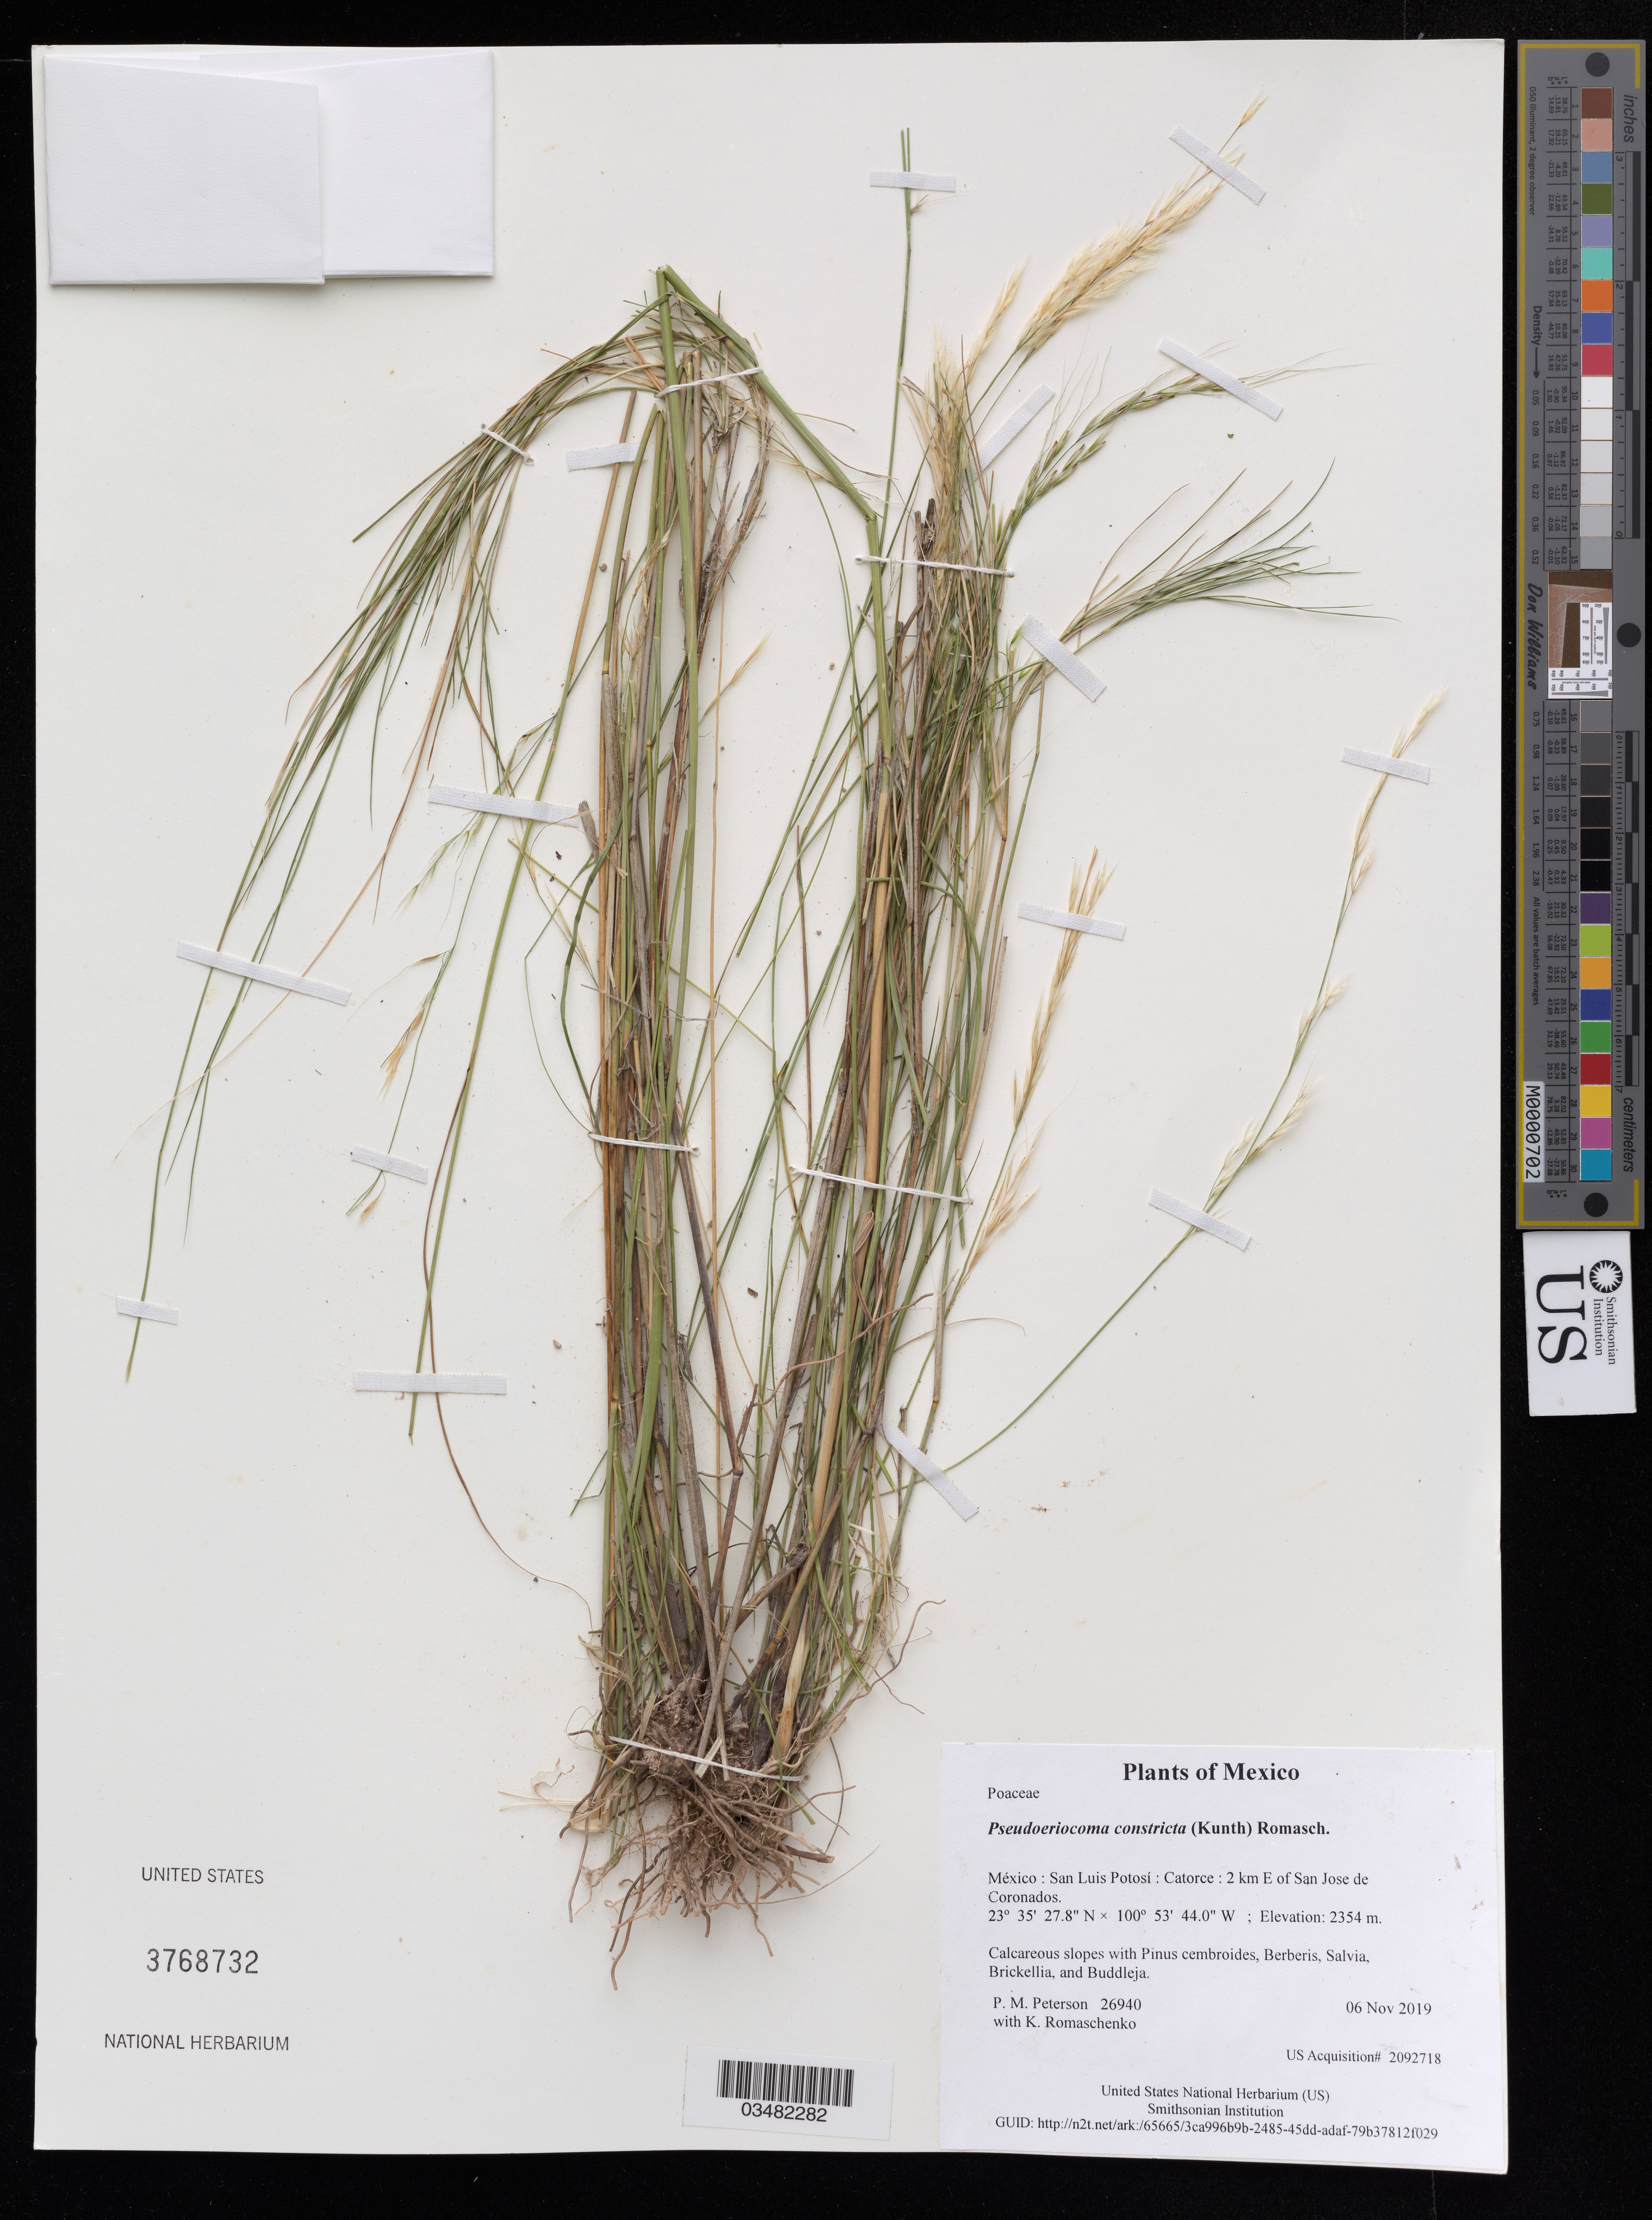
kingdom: Plantae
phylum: Tracheophyta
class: Liliopsida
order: Poales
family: Poaceae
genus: Pseudoeriocoma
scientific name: Pseudoeriocoma constricta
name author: (Kunth) Romasch.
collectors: P. M. Peterson & K. Romaschenko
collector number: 26940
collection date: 2019-11-06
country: México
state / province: San Luis Potosí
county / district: Catorce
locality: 2 km E of San Jose de Coronados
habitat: Calcareous slopes with Pinus cembroides, Berberis, Salvia, Brickellia, and Buddleja.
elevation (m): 2354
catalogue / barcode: US 3768732